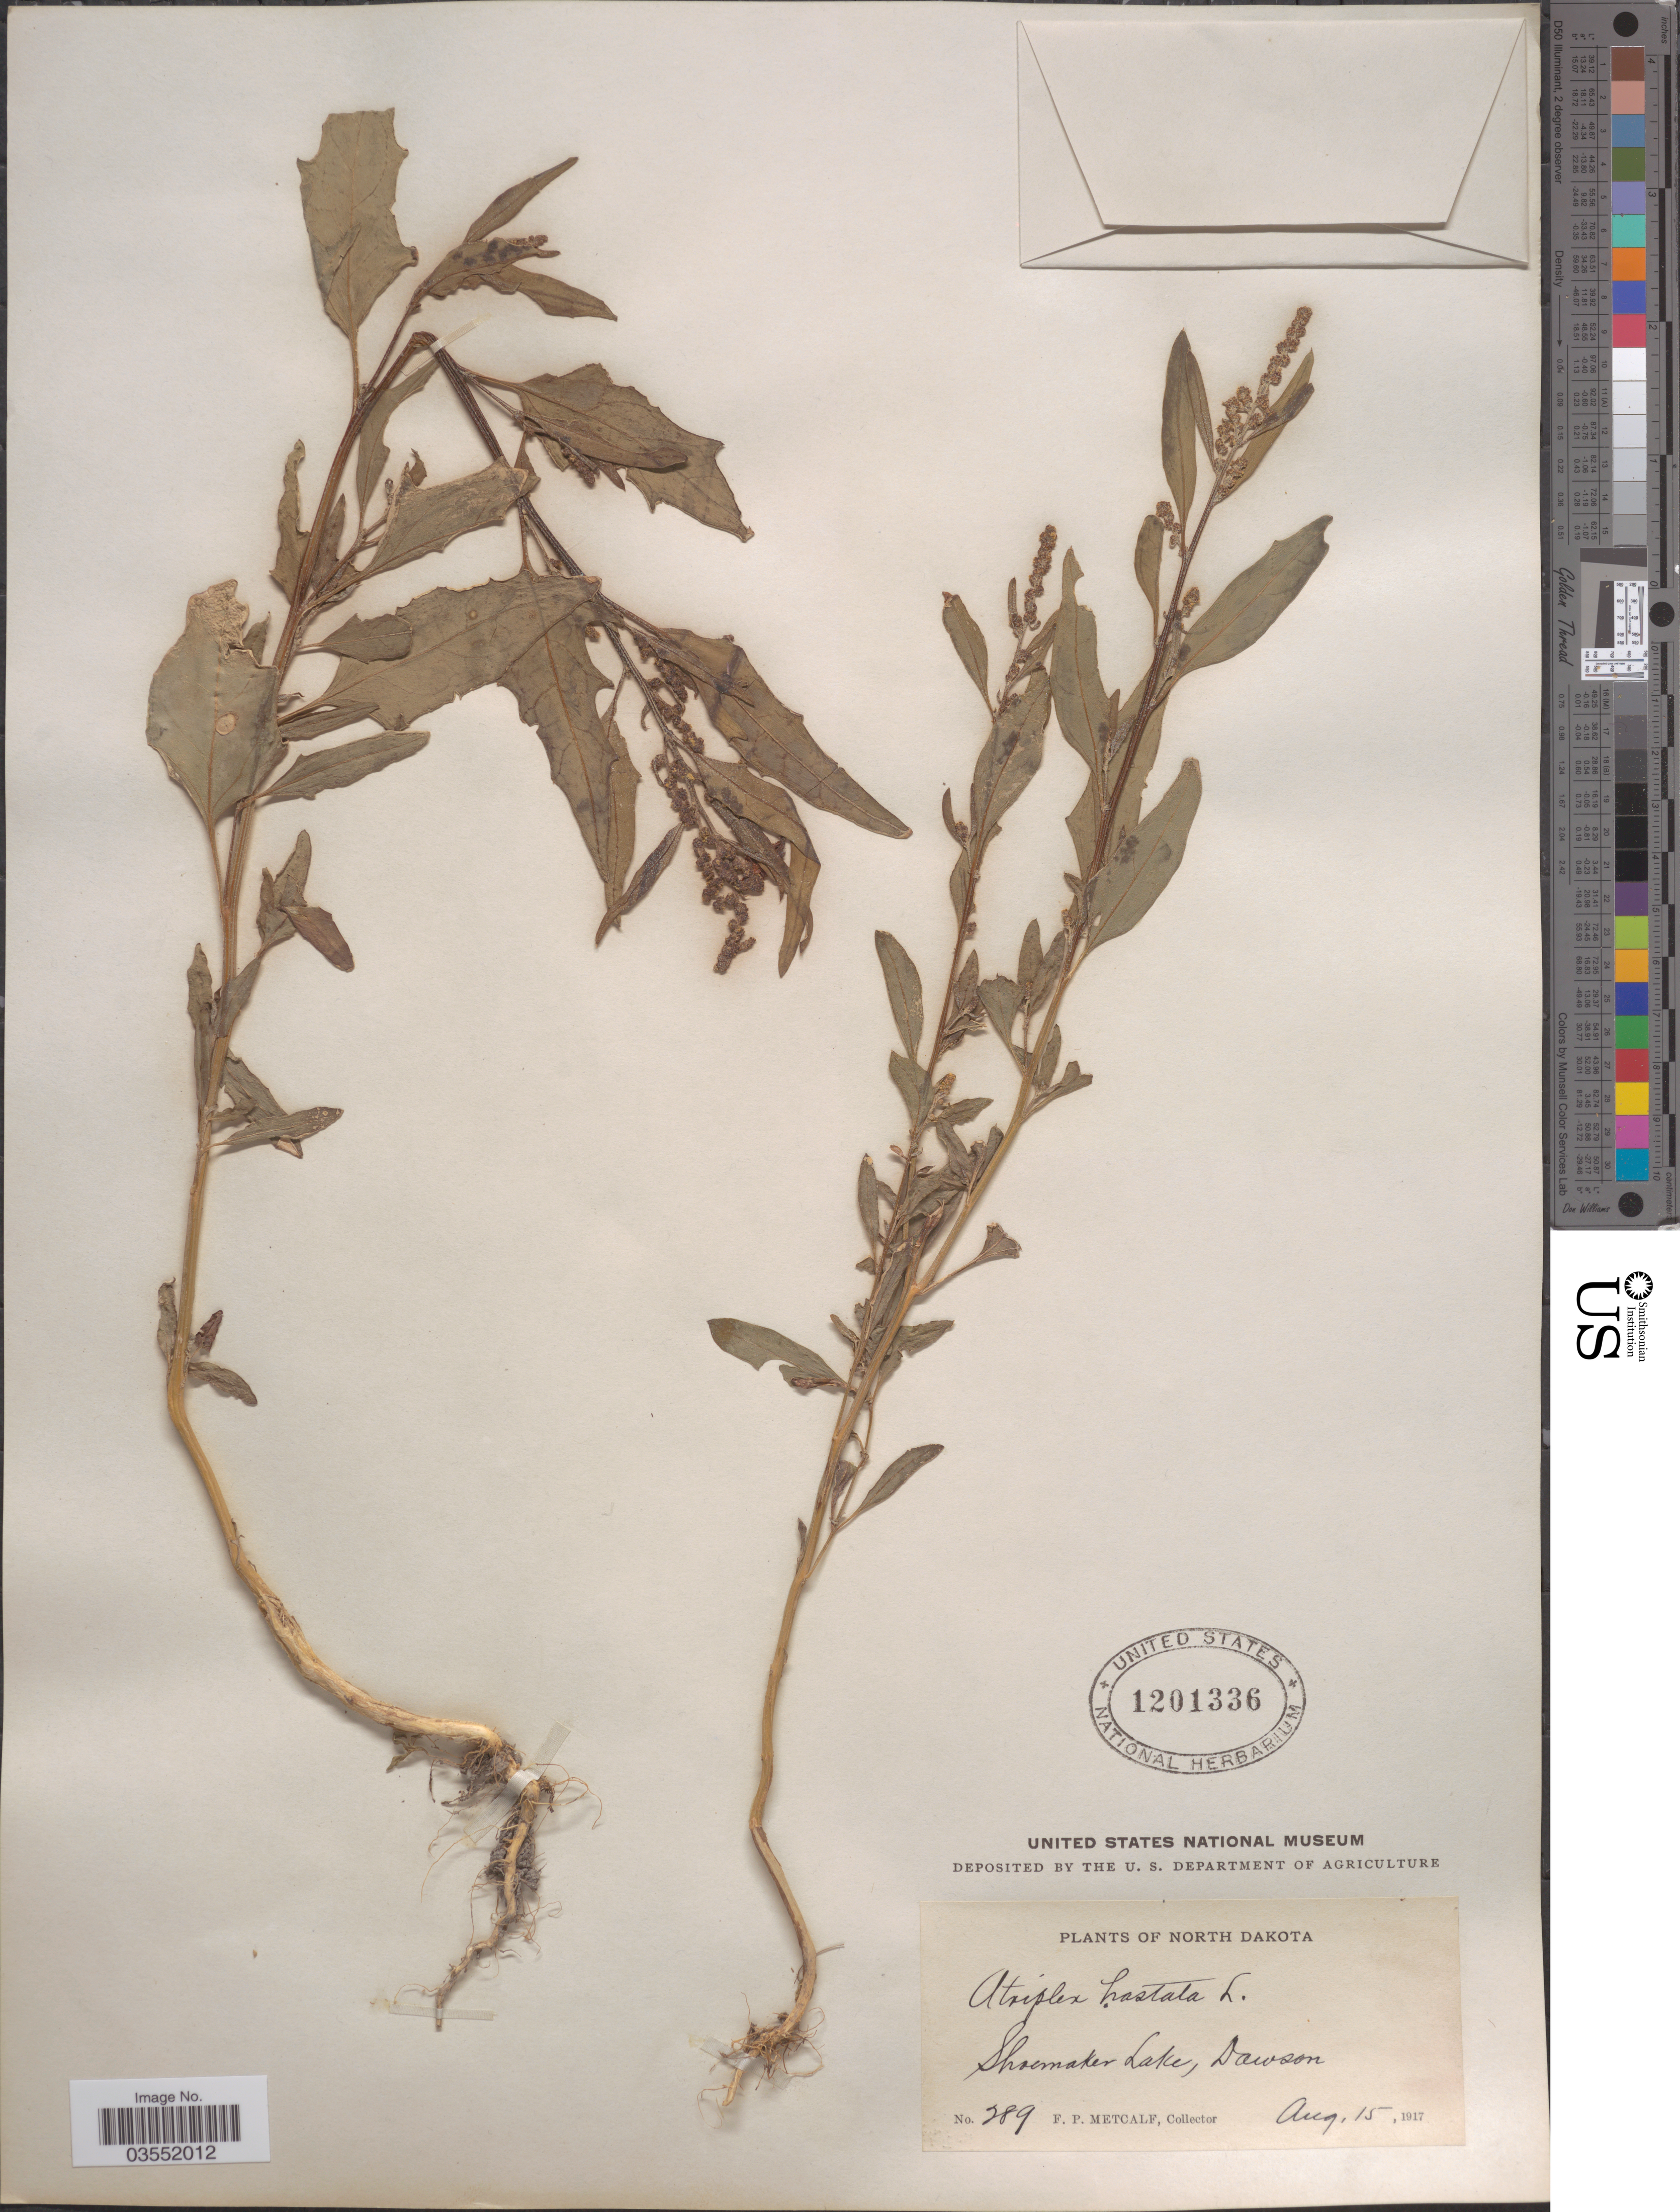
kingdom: Plantae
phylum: Tracheophyta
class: Magnoliopsida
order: Caryophyllales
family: Amaranthaceae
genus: Atriplex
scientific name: Atriplex hastata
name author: L.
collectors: F. Metcalf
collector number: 289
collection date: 1917-08-15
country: United States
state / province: North Dakota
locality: Shoemaker Lake, Dawson.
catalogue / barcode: US 1201336